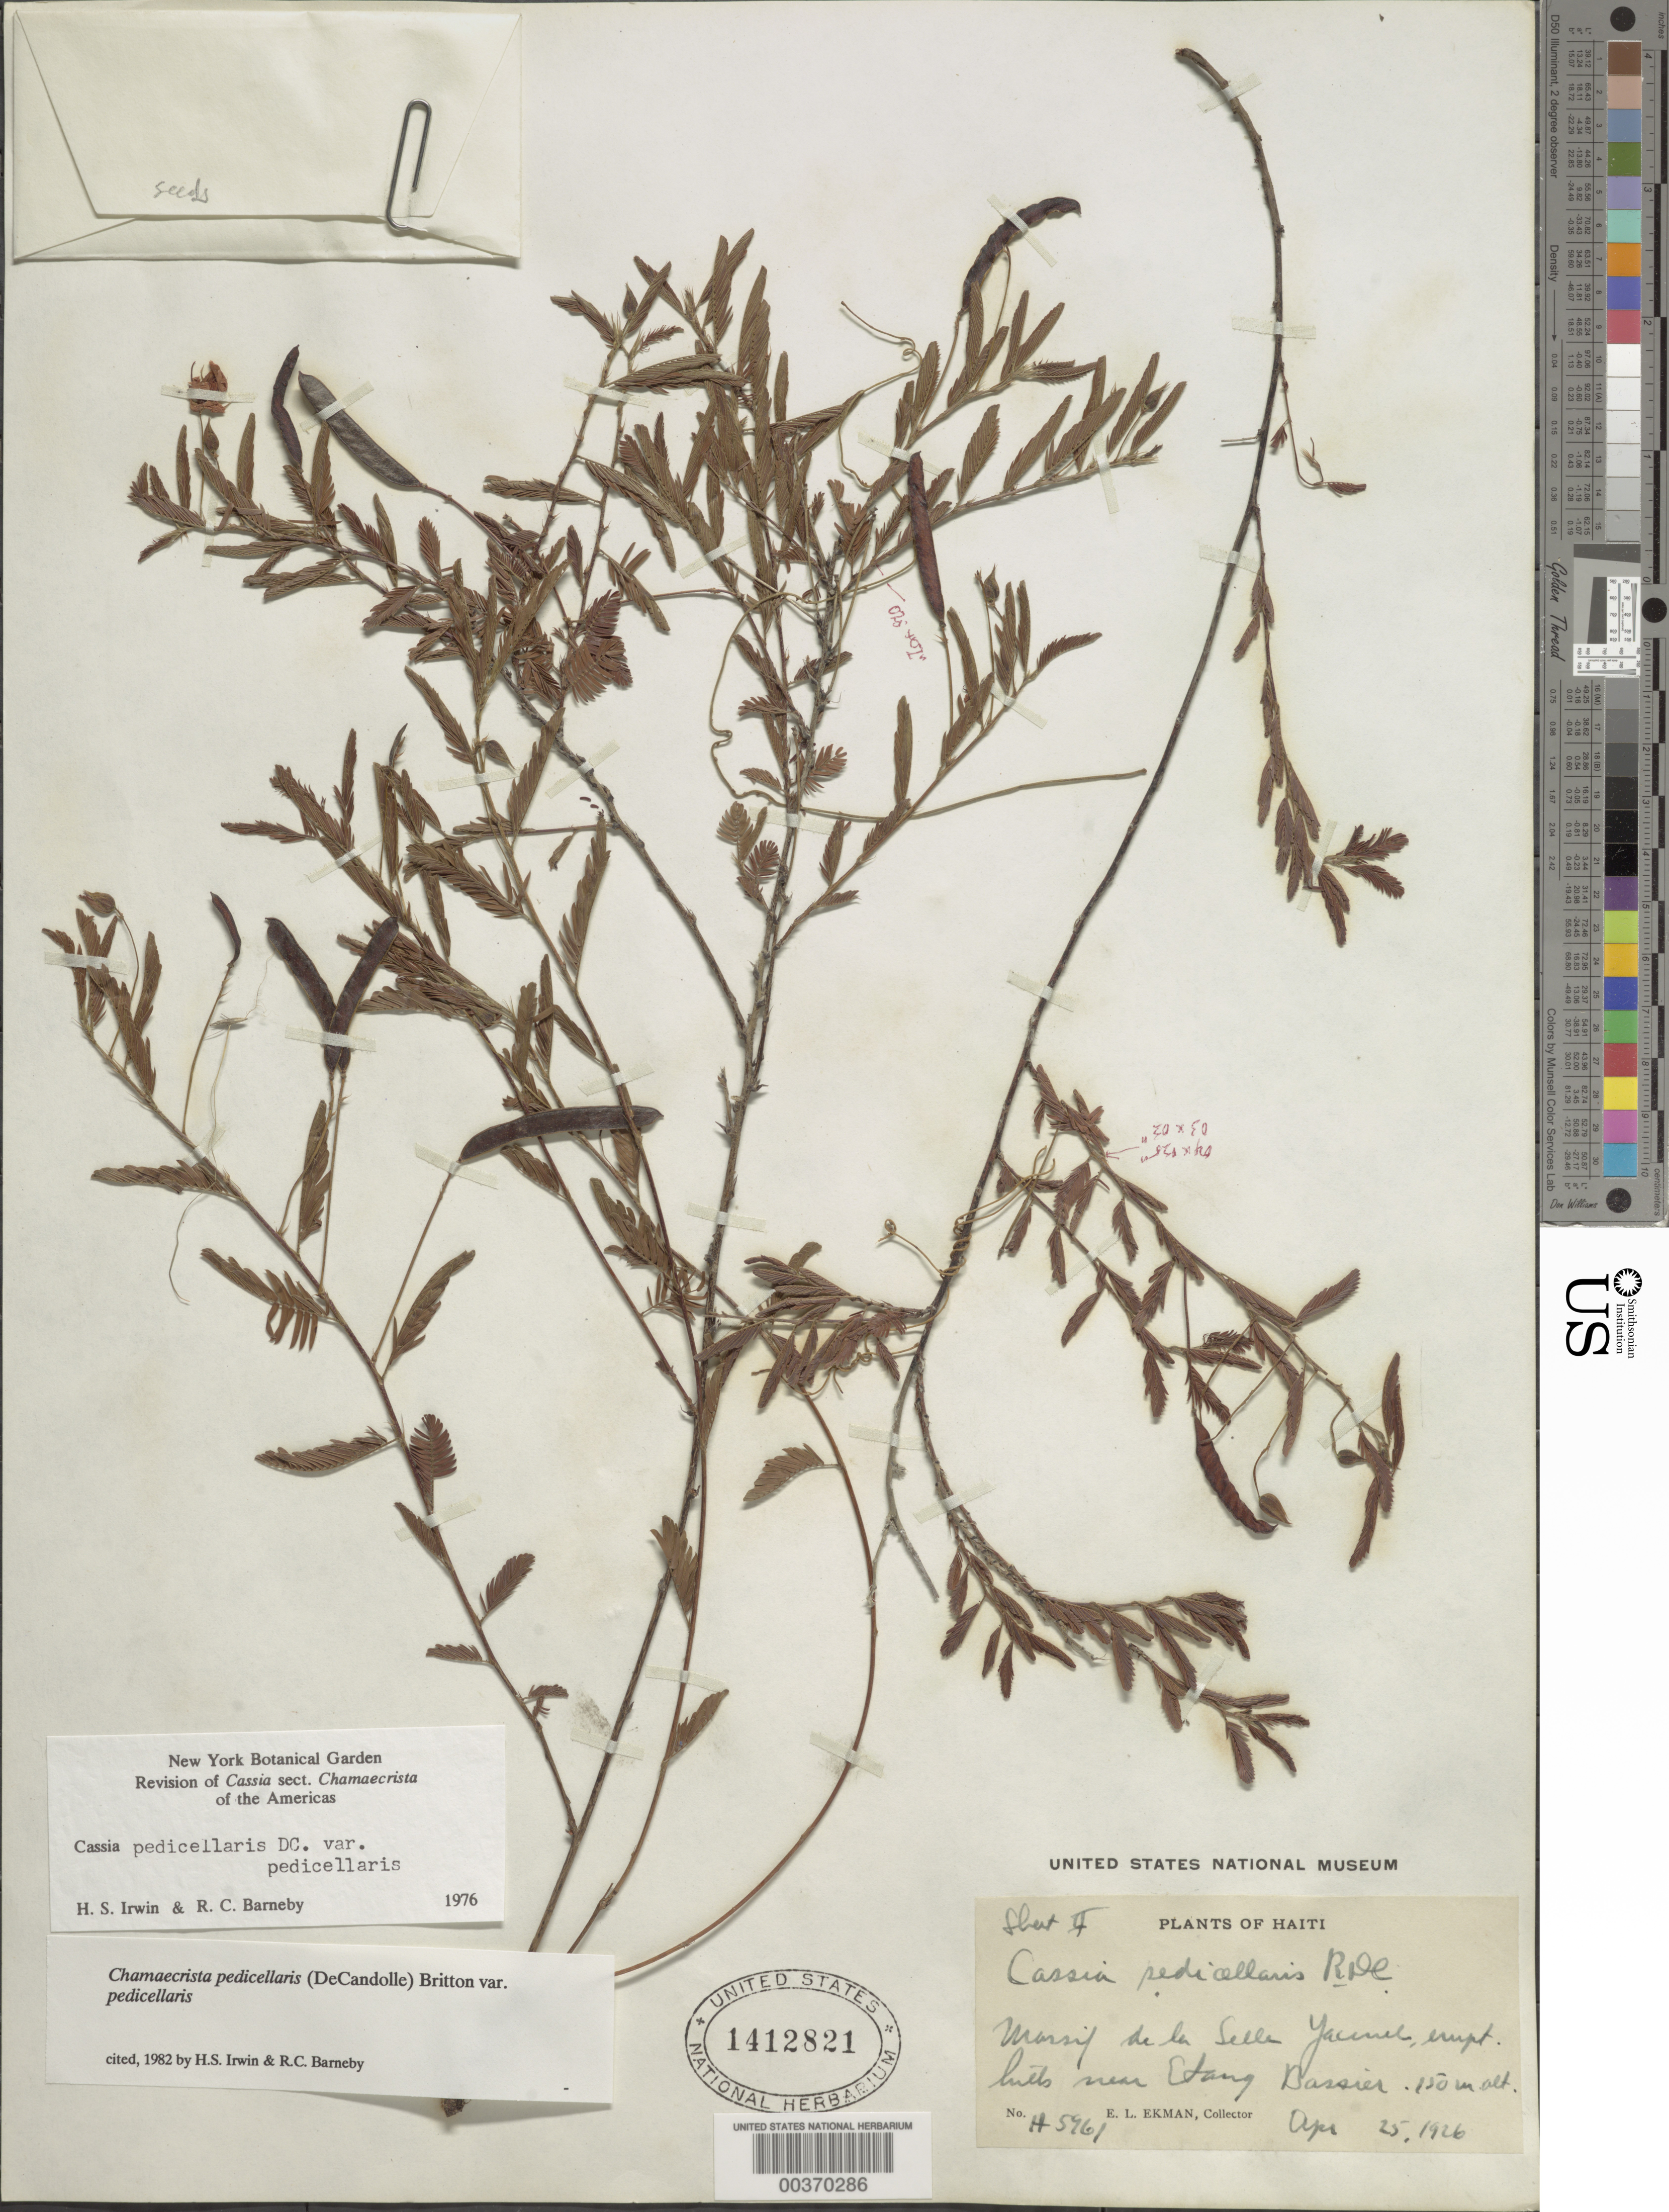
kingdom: Plantae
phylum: Tracheophyta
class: Magnoliopsida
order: Fabales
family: Fabaceae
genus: Chamaecrista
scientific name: Chamaecrista pedicellaris var. pedicellaris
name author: Britton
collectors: E. L. Ekman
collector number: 5961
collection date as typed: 25 Apr 1926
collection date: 1926-04-25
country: Haiti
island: Hispaniola Island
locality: Massif de la selle, jacmel, erupt. hills near etang-bossier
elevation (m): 150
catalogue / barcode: US 1412821